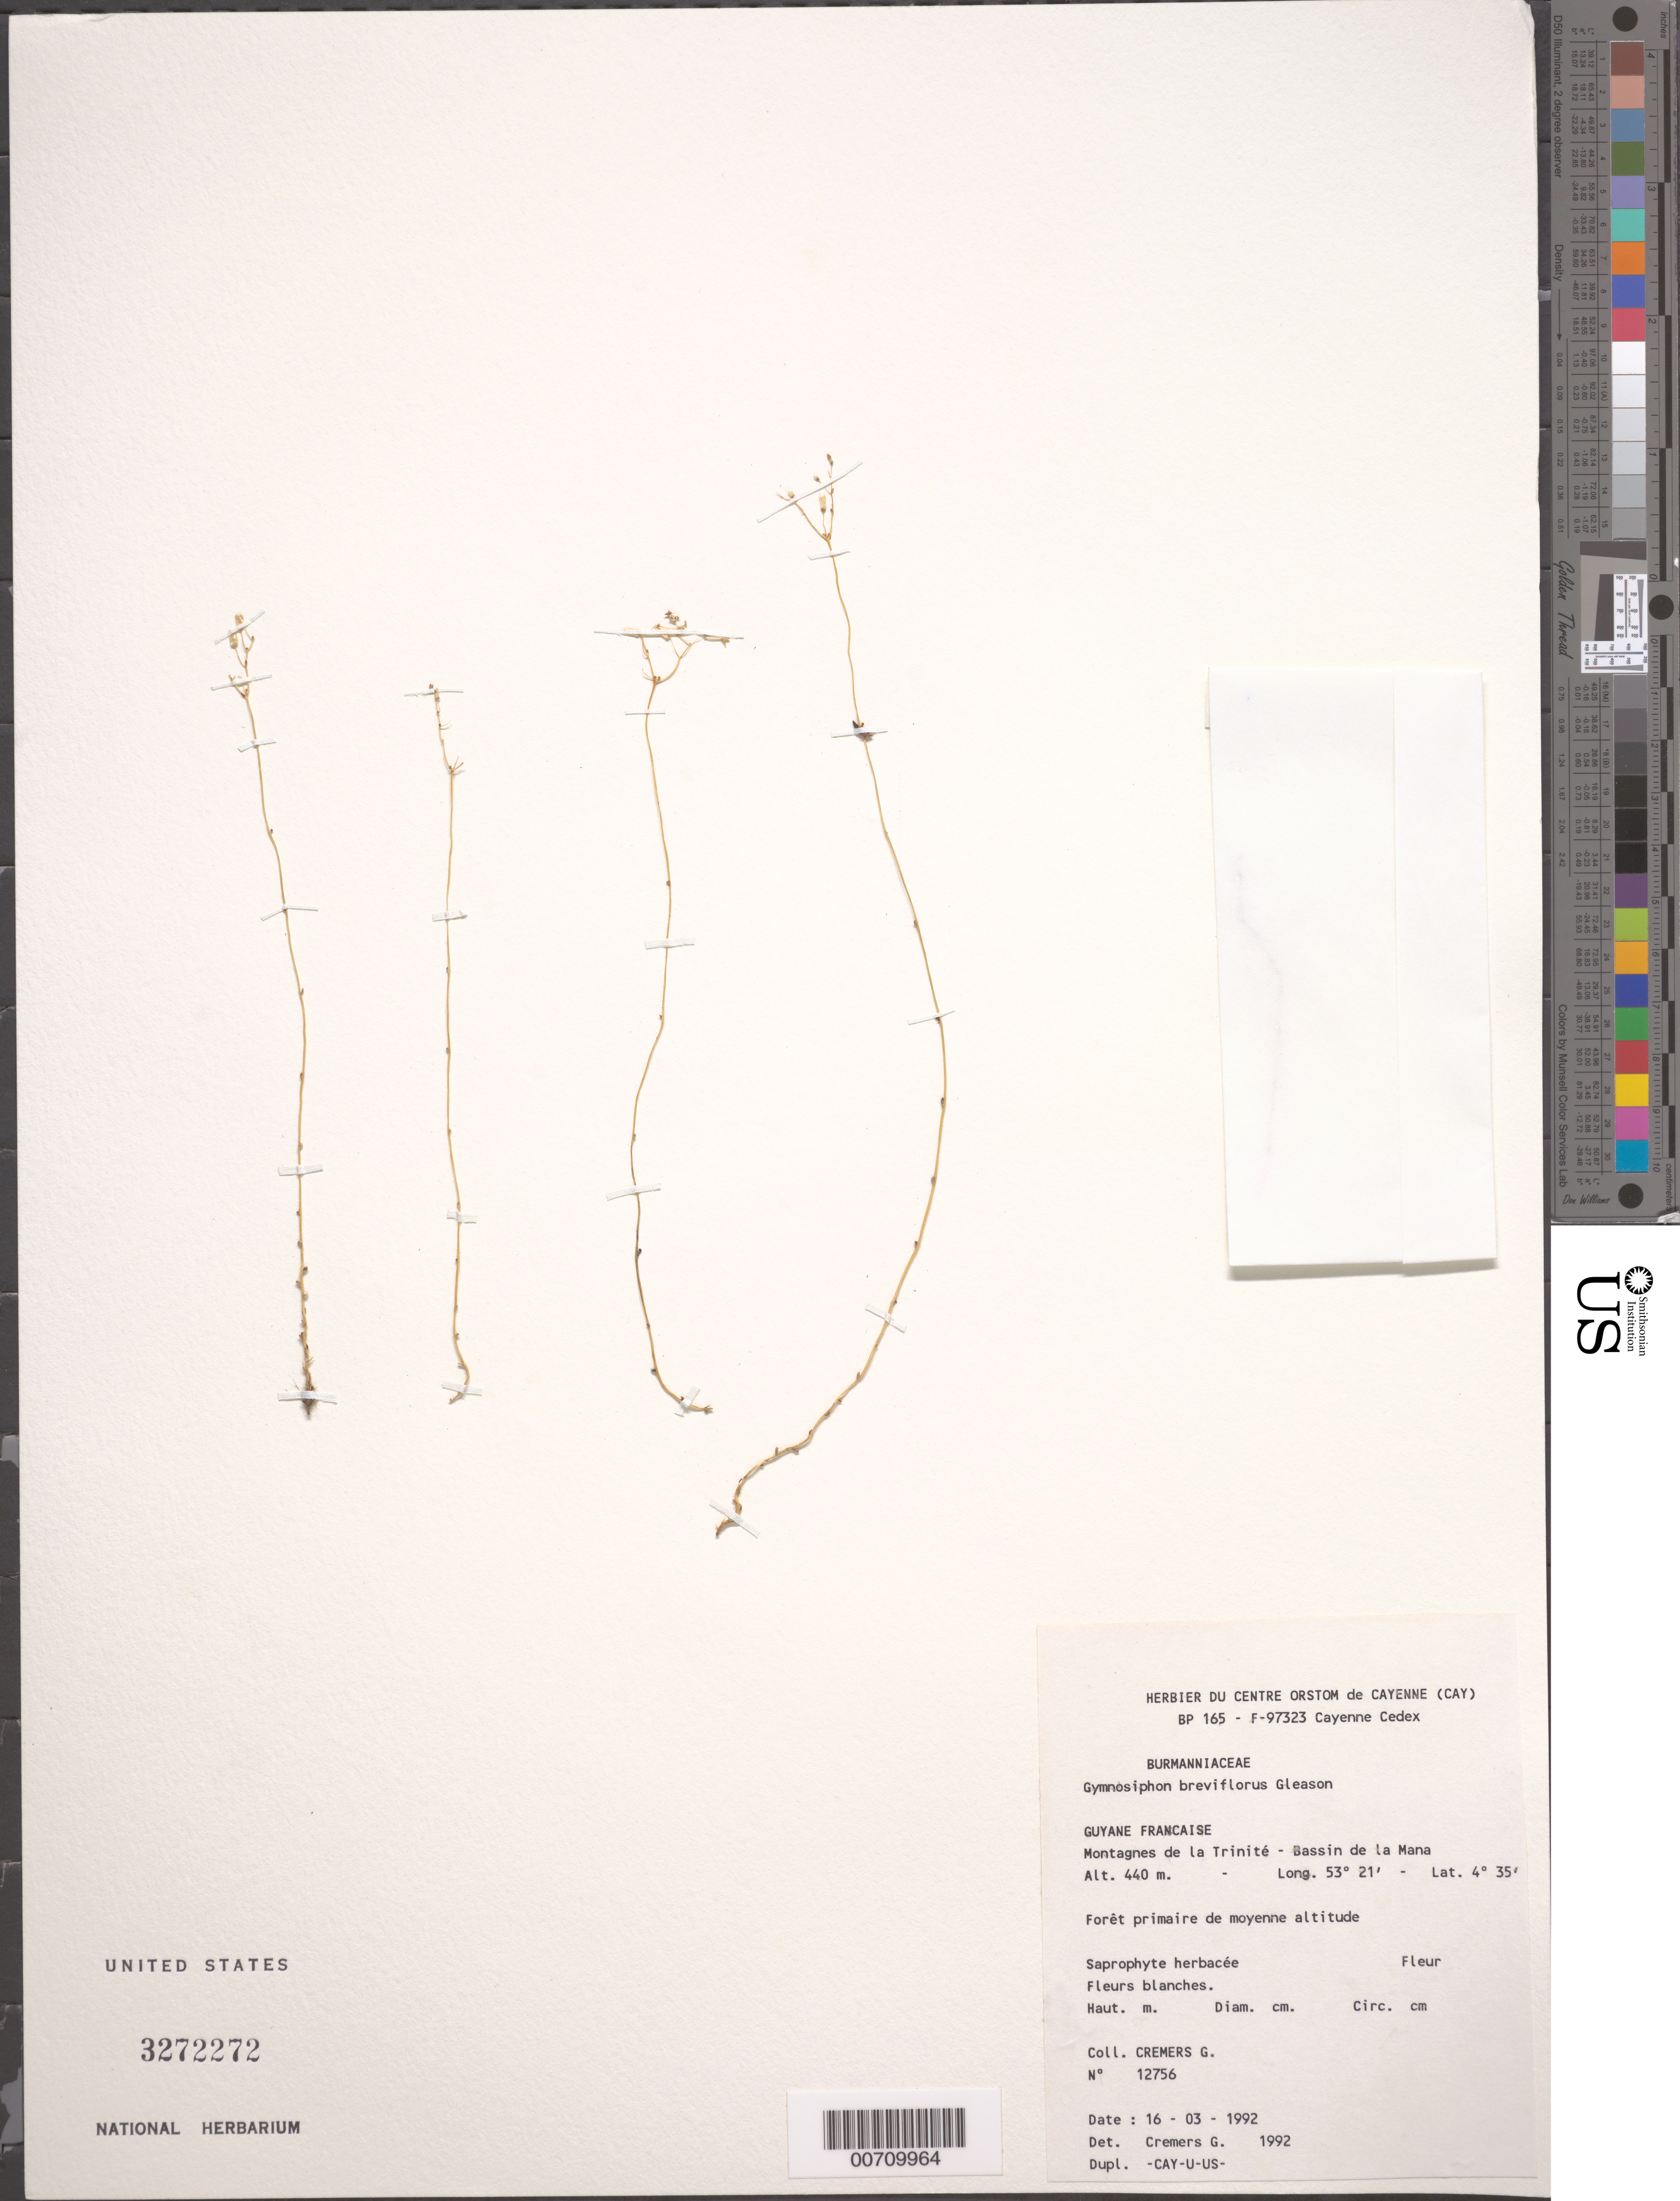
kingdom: Plantae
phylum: Tracheophyta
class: Liliopsida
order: Dioscoreales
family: Burmanniaceae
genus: Gymnosiphon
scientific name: Gymnosiphon breviflorus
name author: Gleason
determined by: Cremers, Georges A.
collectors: G. Cremers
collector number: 12756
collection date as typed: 16-Mar-92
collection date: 1992-03-16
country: French Guiana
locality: Montagnes de la Trinité, Bassin de la Mana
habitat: Forêt primaire de moyenne altitude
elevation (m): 440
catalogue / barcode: US 3272272